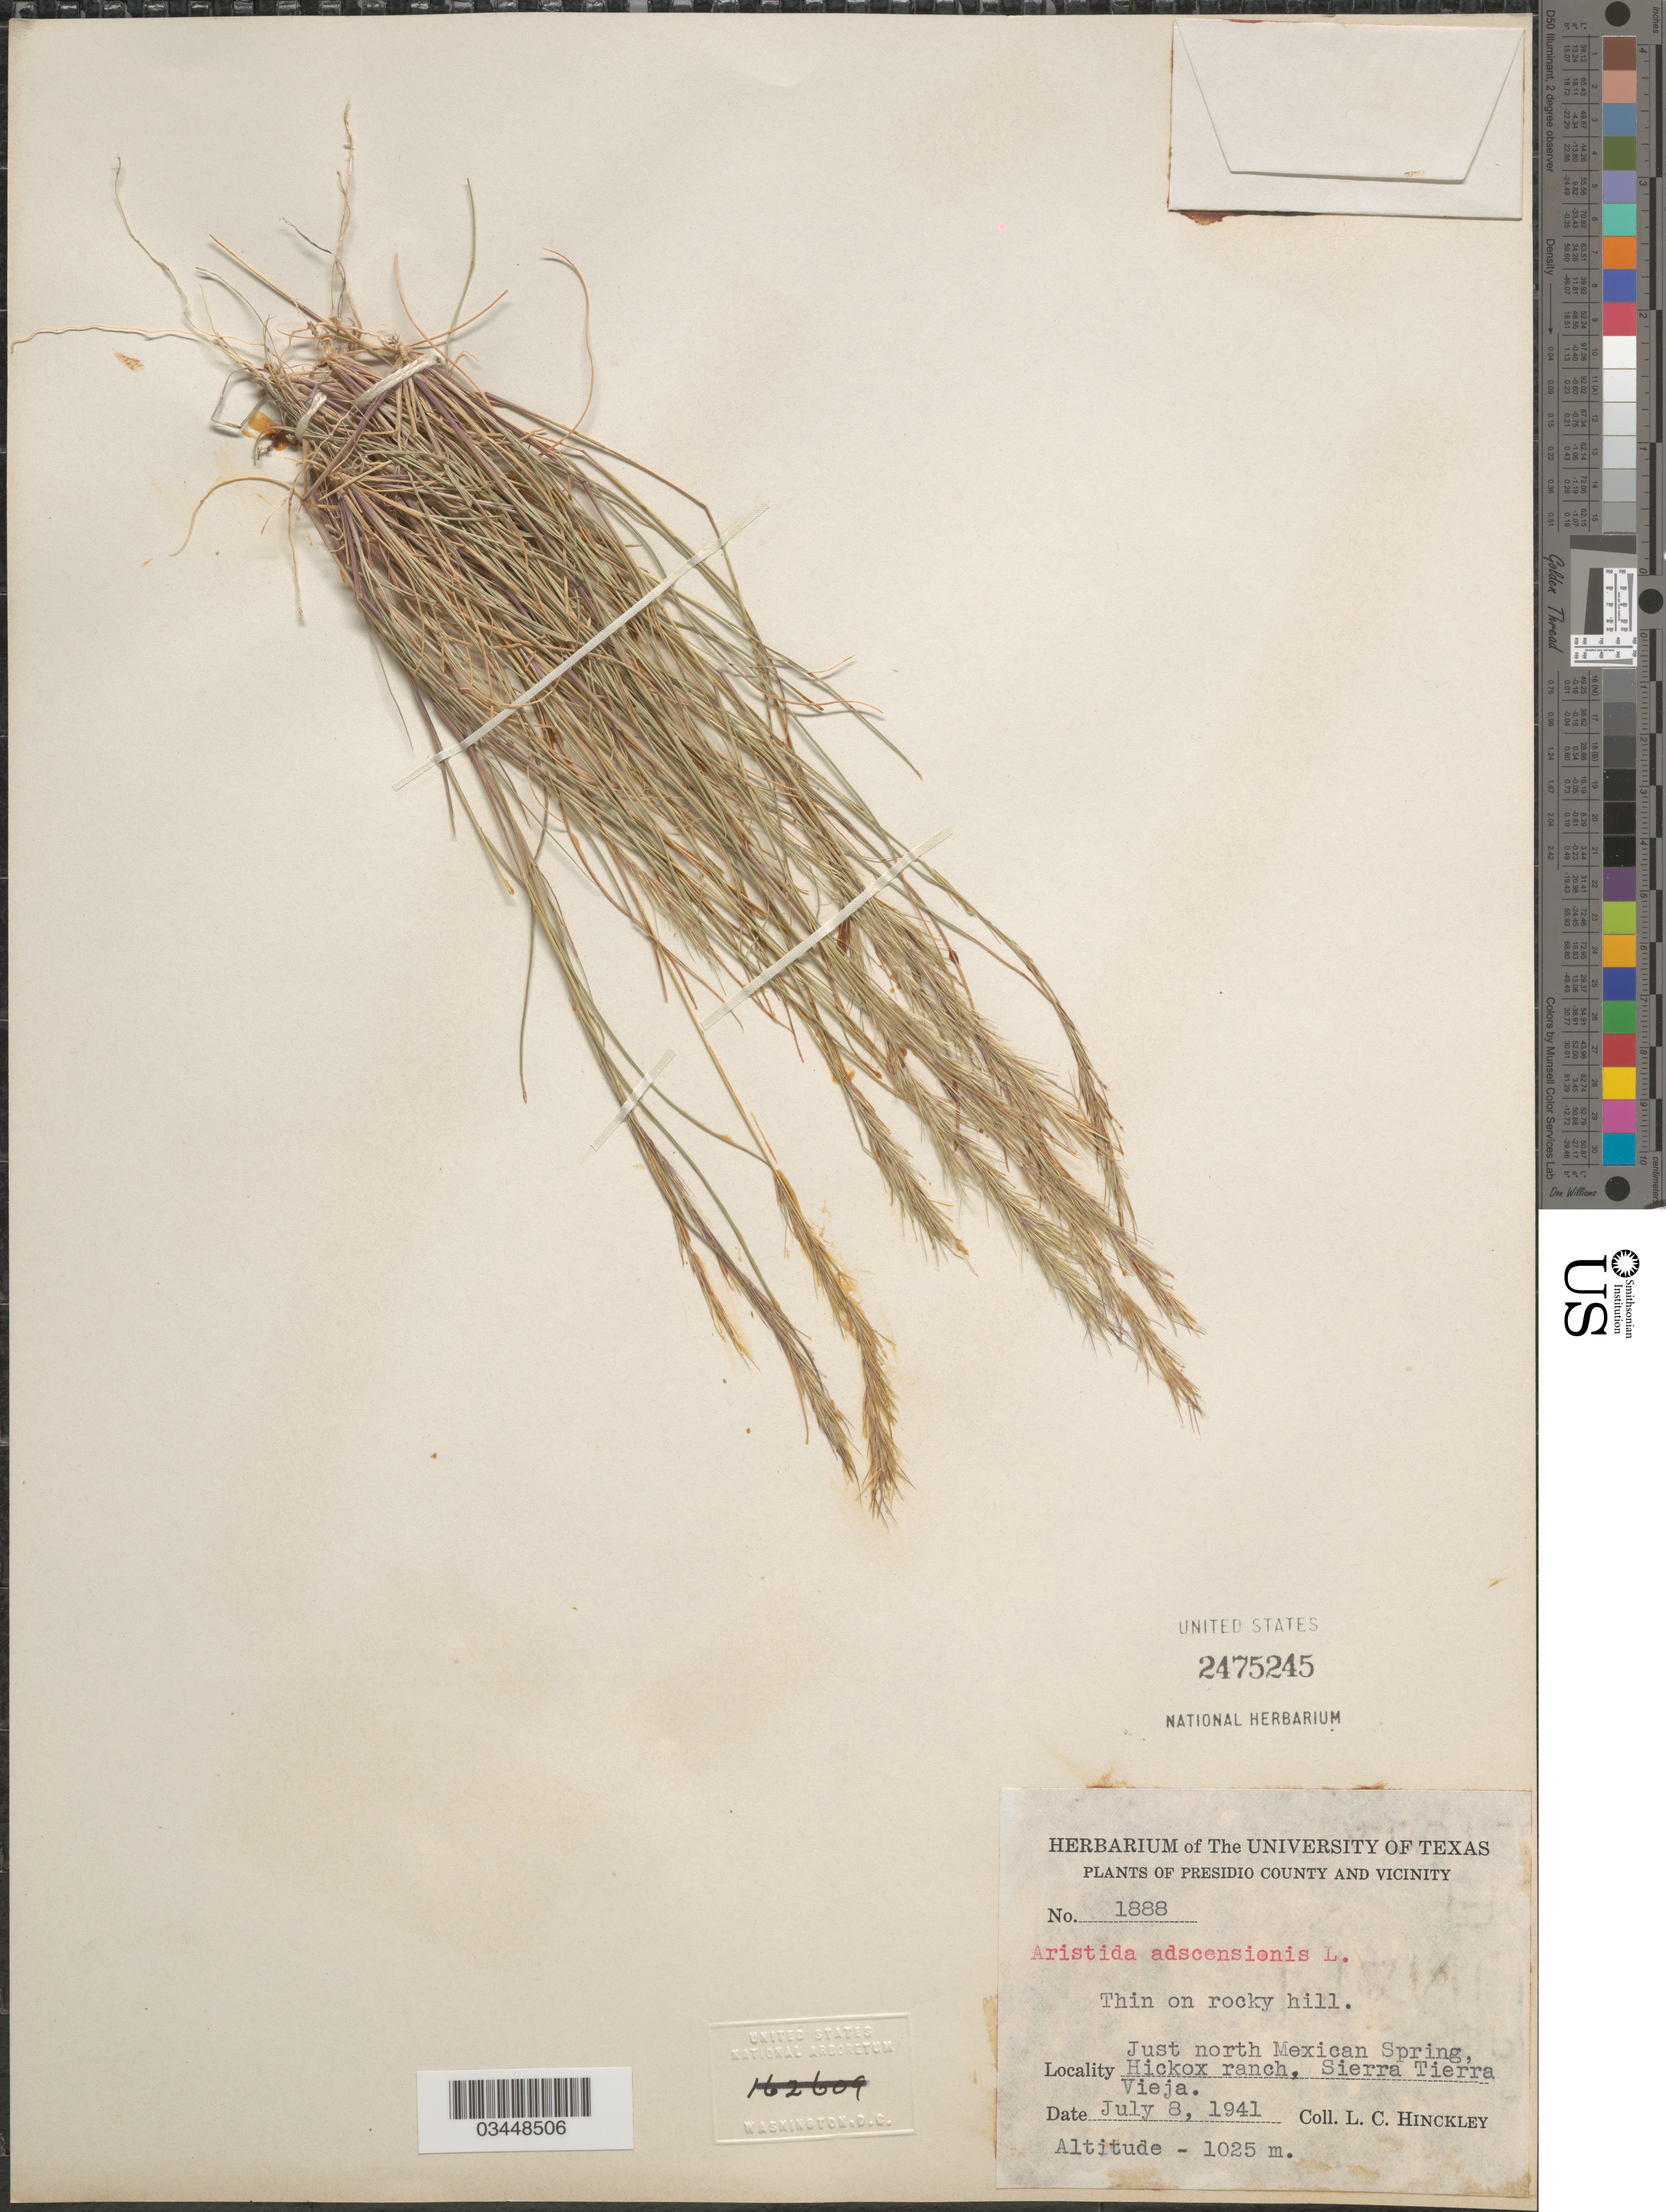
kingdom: Plantae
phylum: Tracheophyta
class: Liliopsida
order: Poales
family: Poaceae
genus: Aristida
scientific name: Aristida adscensionis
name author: L.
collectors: L. Hinckley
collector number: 1888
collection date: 1941-07-08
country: United States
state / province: Texas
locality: Presidio County and vicinity. Just north Mexican Spring, Hickox ranch, Sierra Tierra Vieja.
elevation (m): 1025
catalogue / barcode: US 2475245